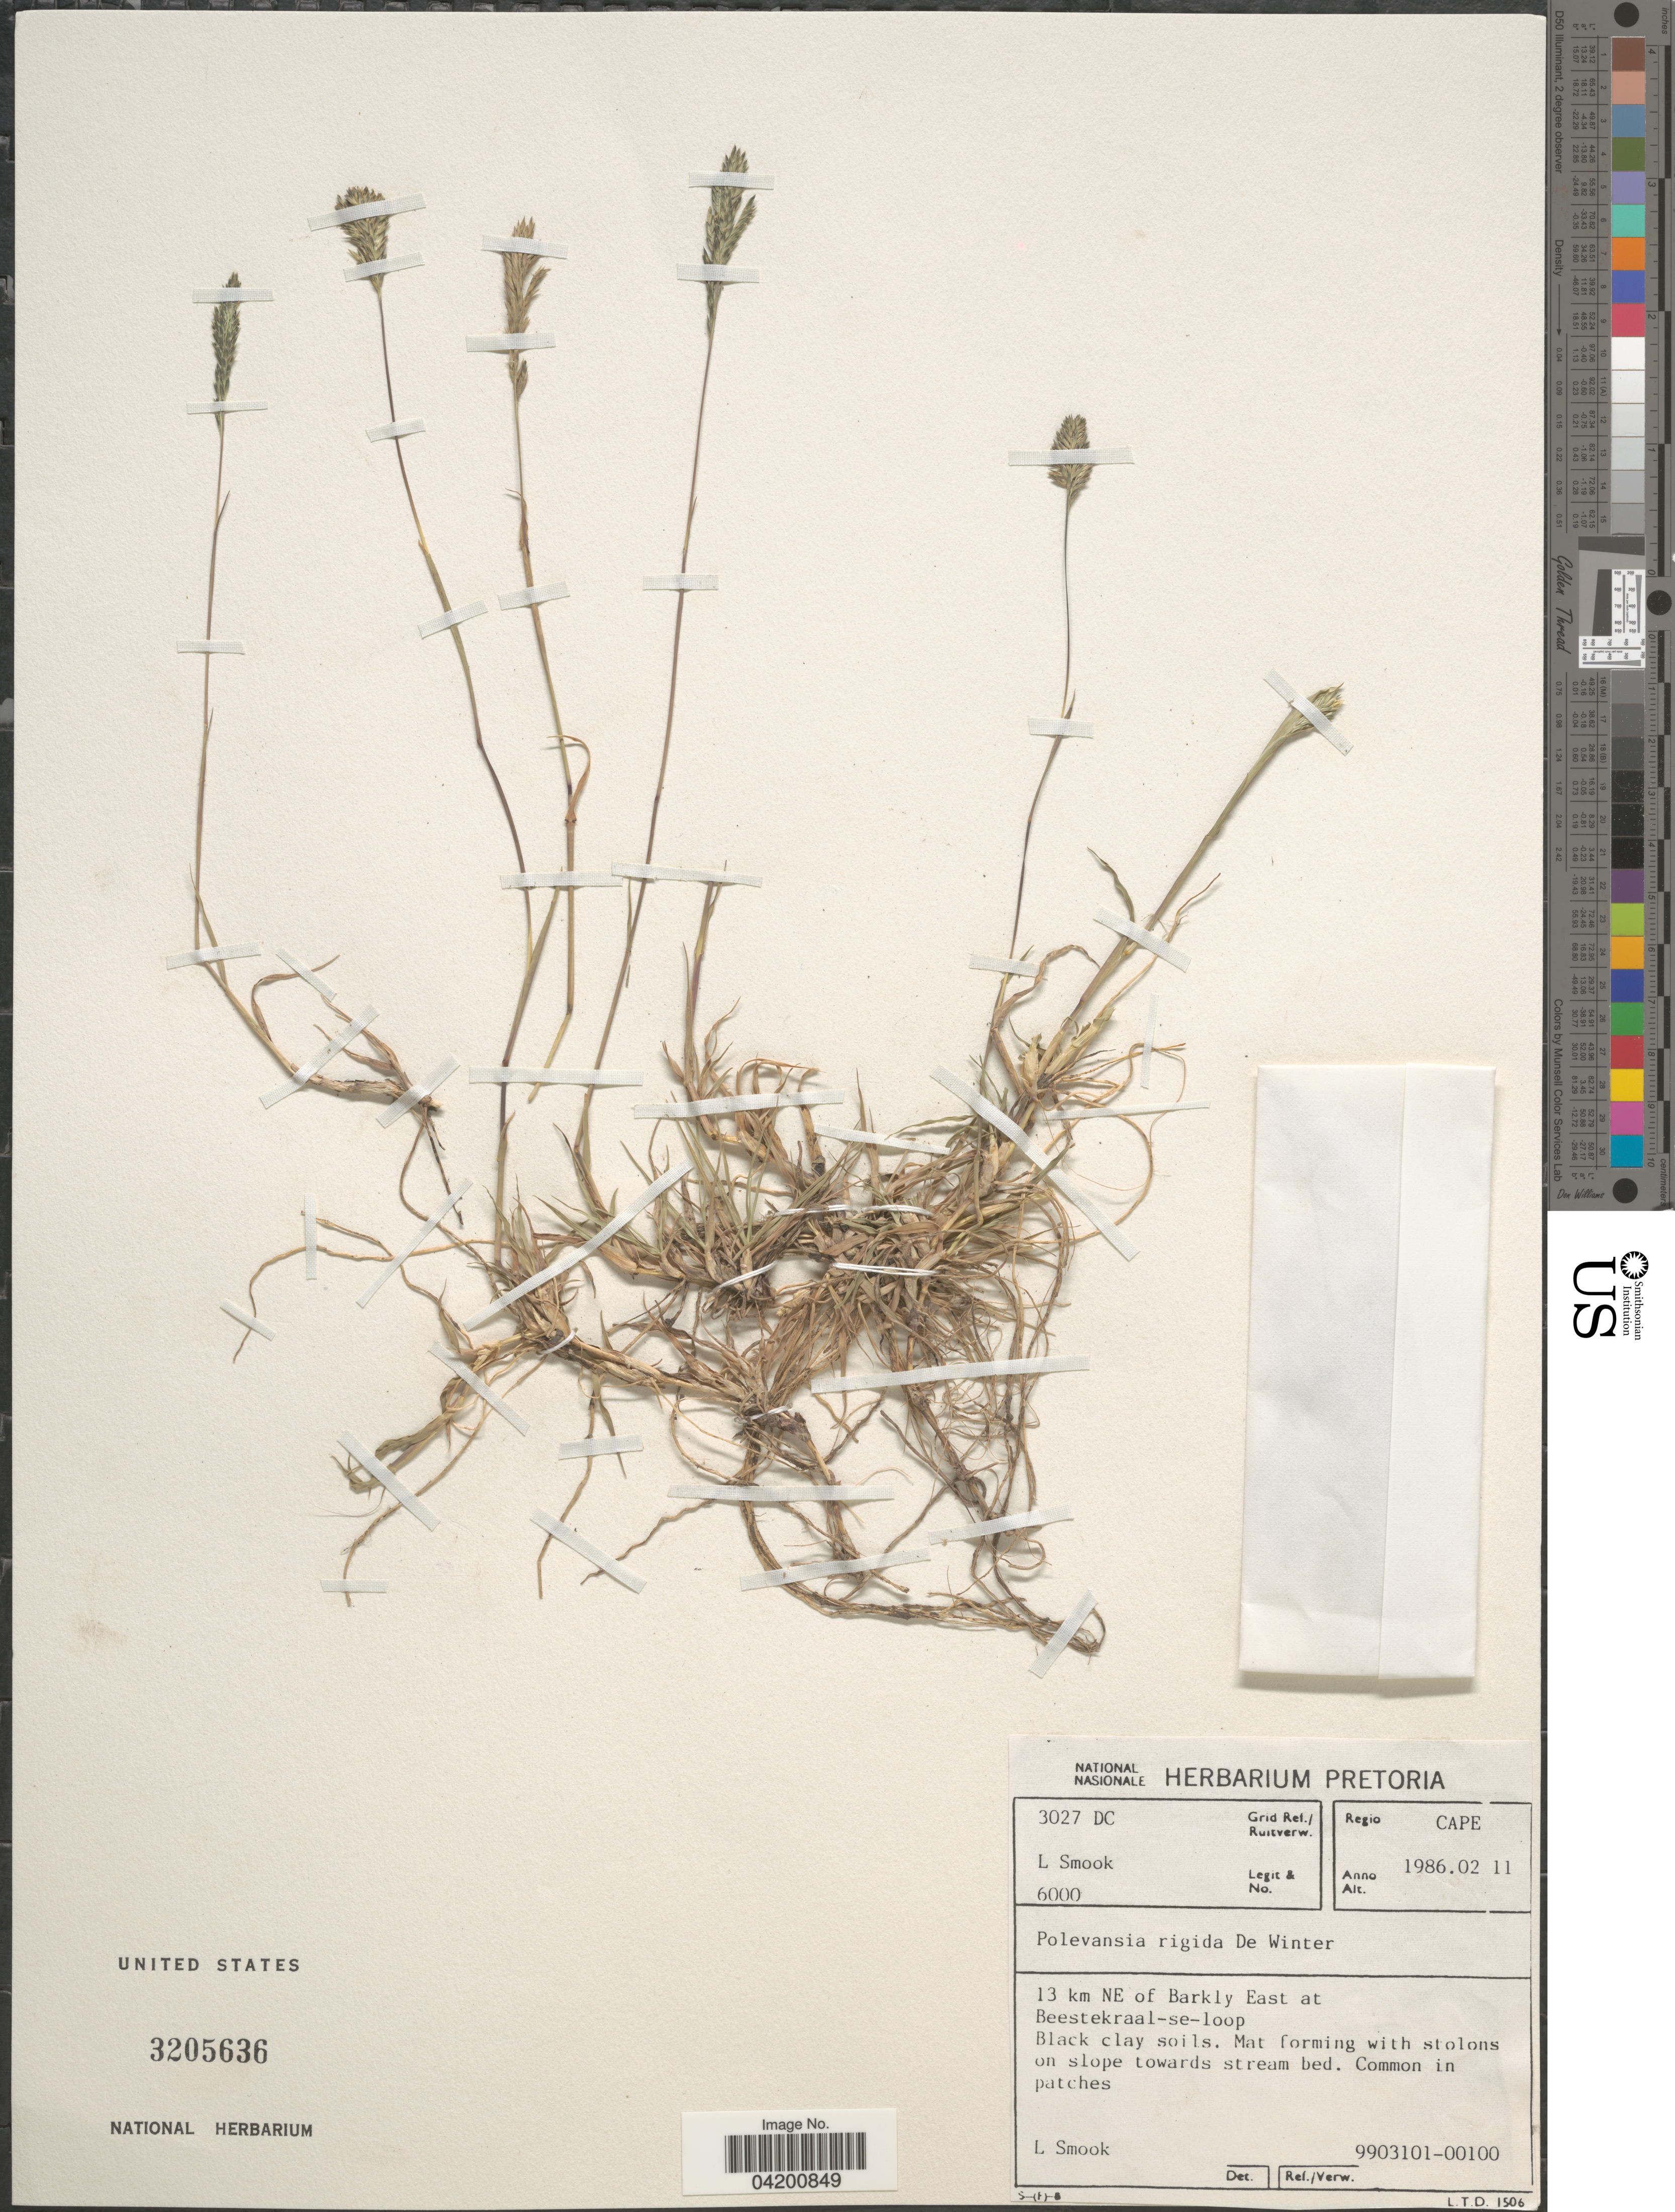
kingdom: Plantae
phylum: Tracheophyta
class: Liliopsida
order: Poales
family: Poaceae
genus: Polevansia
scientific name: Polevansia rigida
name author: De Winter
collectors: L. Smook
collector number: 6000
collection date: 1986-02-11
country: South Africa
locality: Grid Ref./Ruitverw. 3027 DC. Regio Cape. 13 km NE of Barkly East at Beestekraal-se-loop.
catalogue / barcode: US 3205636